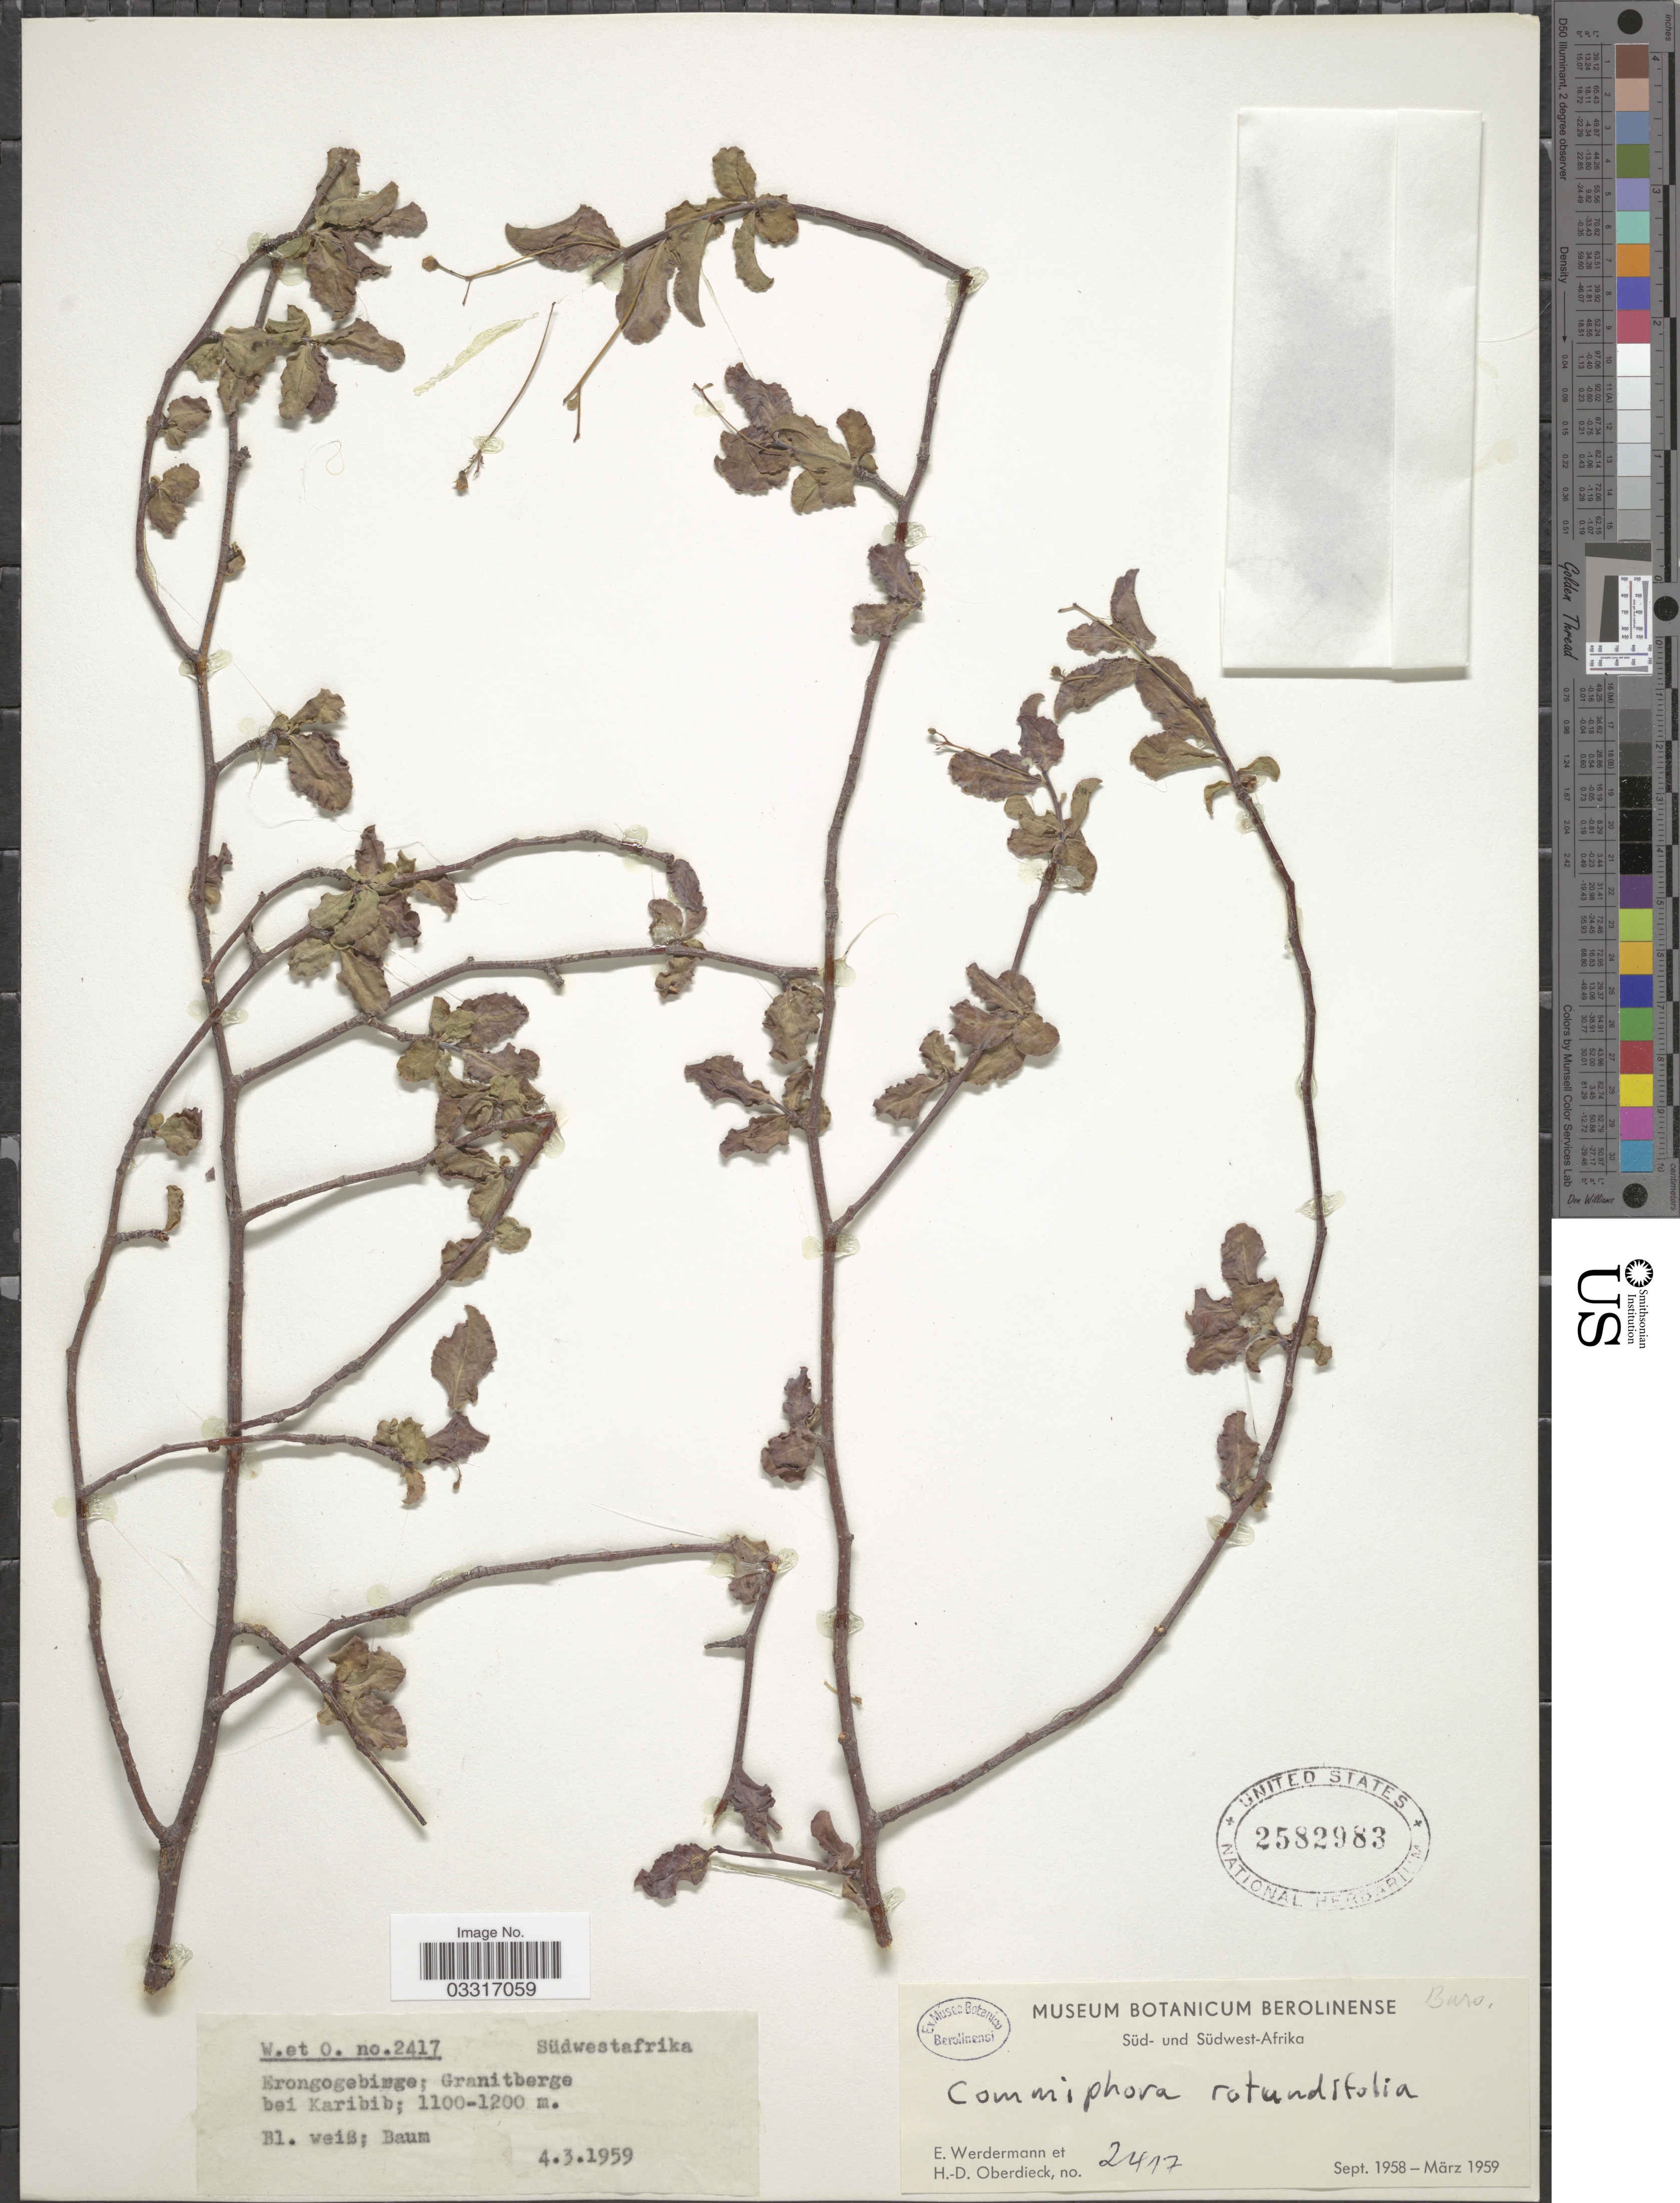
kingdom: Plantae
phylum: Tracheophyta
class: Magnoliopsida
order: Sapindales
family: Burseraceae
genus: Commiphora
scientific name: Commiphora rotundifolia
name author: Dinter & Engl.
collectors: E. Werdermann & H. Oberdieck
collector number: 2417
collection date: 1959-03-04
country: Namibia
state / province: Erongo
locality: Südwestafrika. Erongogebinge; Granitberge bei Karibib.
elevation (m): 1100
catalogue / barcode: US 2582983